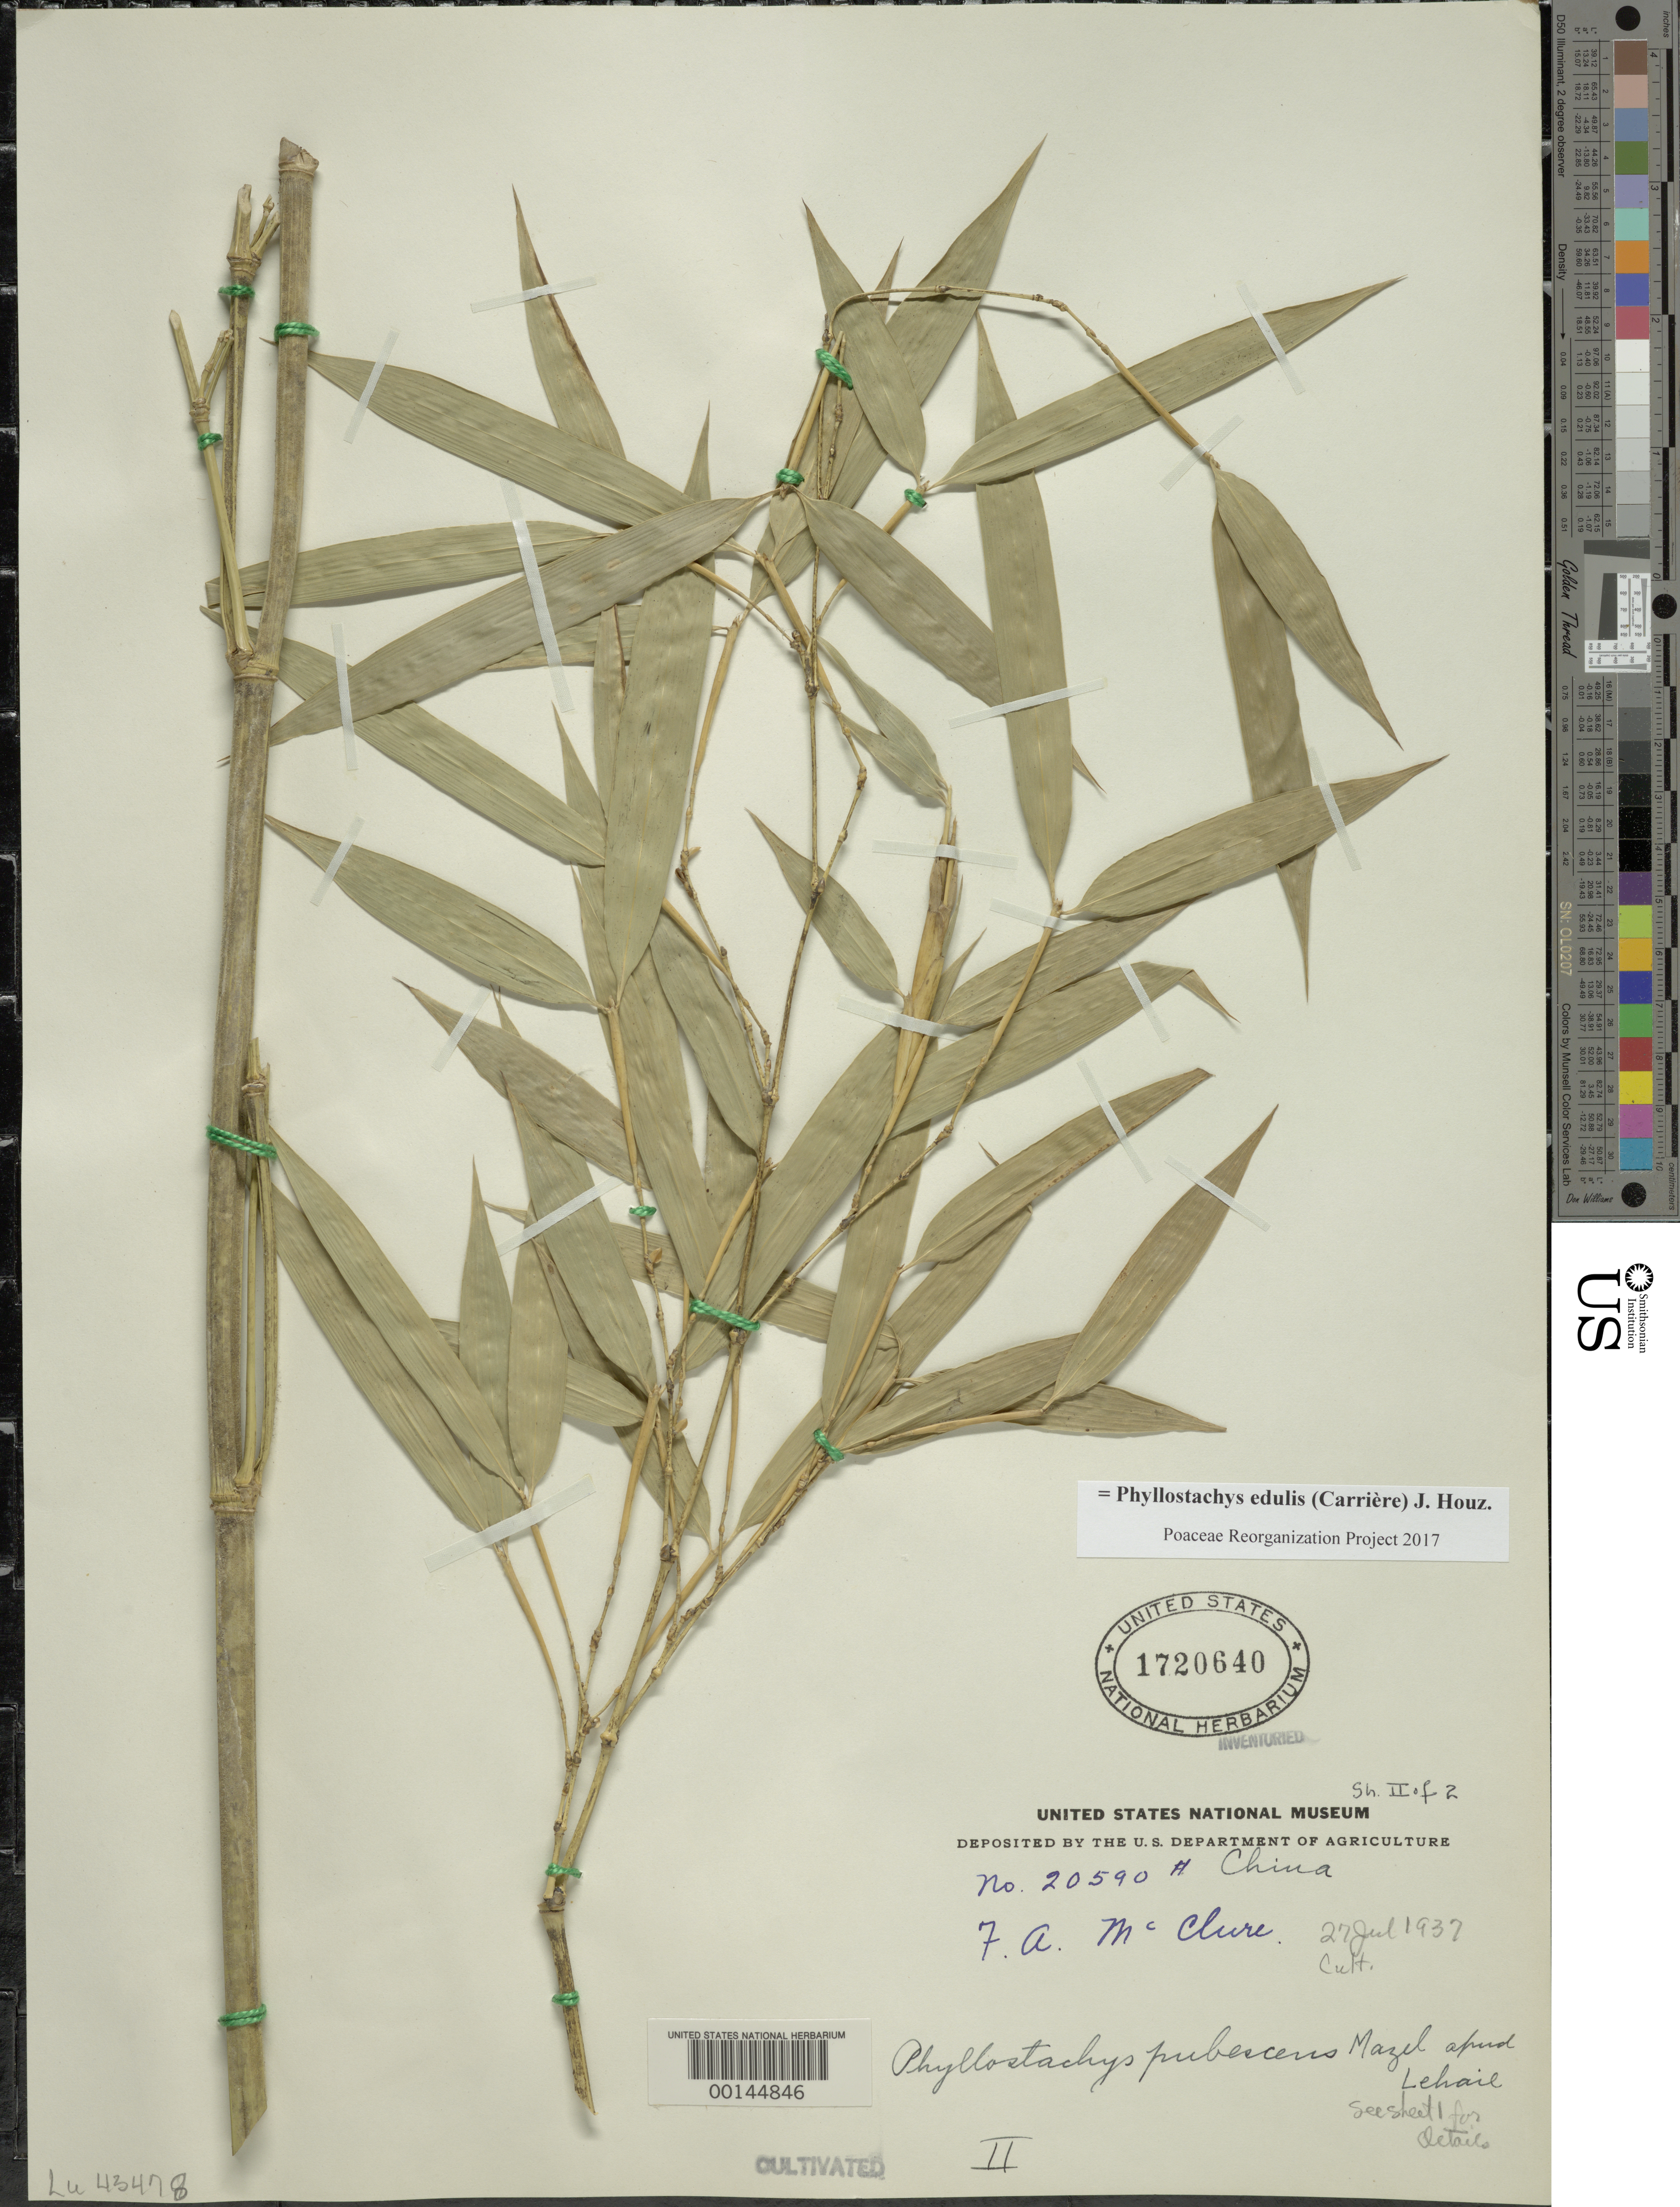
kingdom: Plantae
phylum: Tracheophyta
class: Liliopsida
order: Poales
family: Poaceae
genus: Phyllostachys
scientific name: Phyllostachys edulis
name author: (Carrière) J. Houz.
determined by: Poaceae Reorganization Project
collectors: F. A. McClure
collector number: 20590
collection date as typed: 27 Jul 1937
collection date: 1937-07-27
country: China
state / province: Guangxi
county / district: Guilin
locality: Kwei-lin Dist., Ta-ling-t'ou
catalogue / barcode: US 1720640